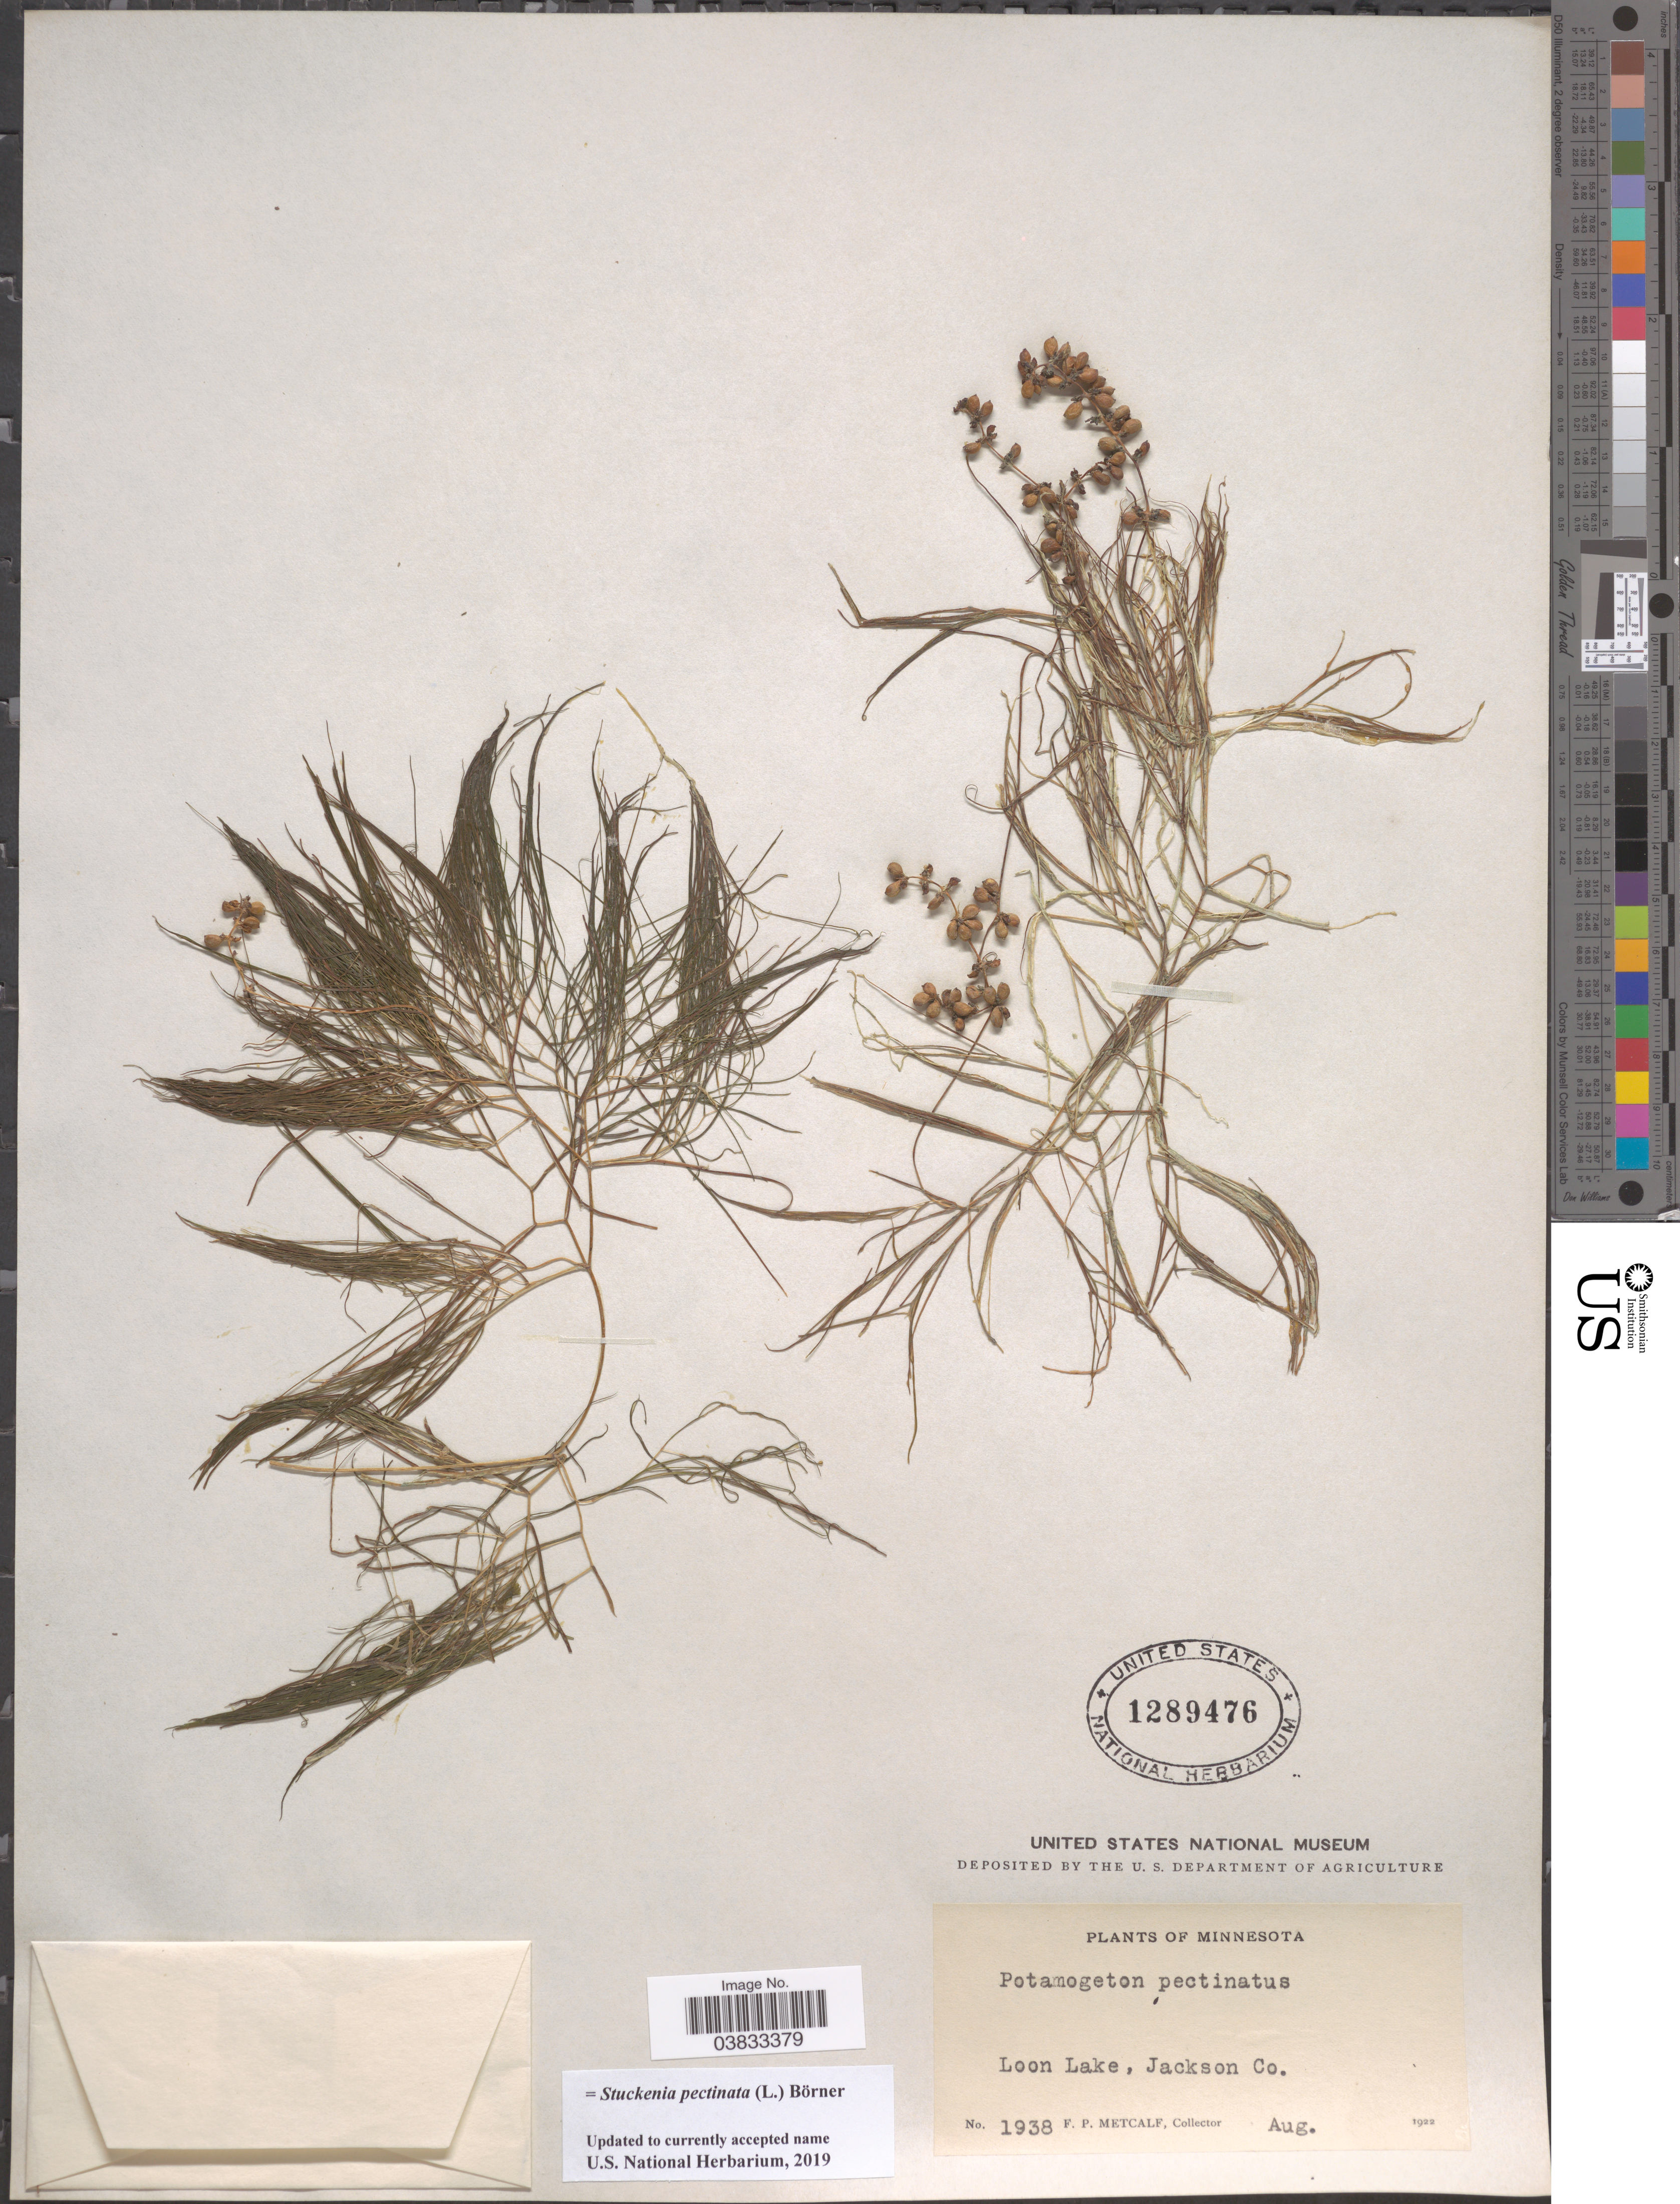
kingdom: Plantae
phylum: Tracheophyta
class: Liliopsida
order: Alismatales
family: Potamogetonaceae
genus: Stuckenia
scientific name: Stuckenia pectinata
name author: (L.) Börner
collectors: F. Metcalf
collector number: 1938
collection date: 1922-08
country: United States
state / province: Minnesota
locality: Loon Lake, Jackson Co.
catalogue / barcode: US 1289476